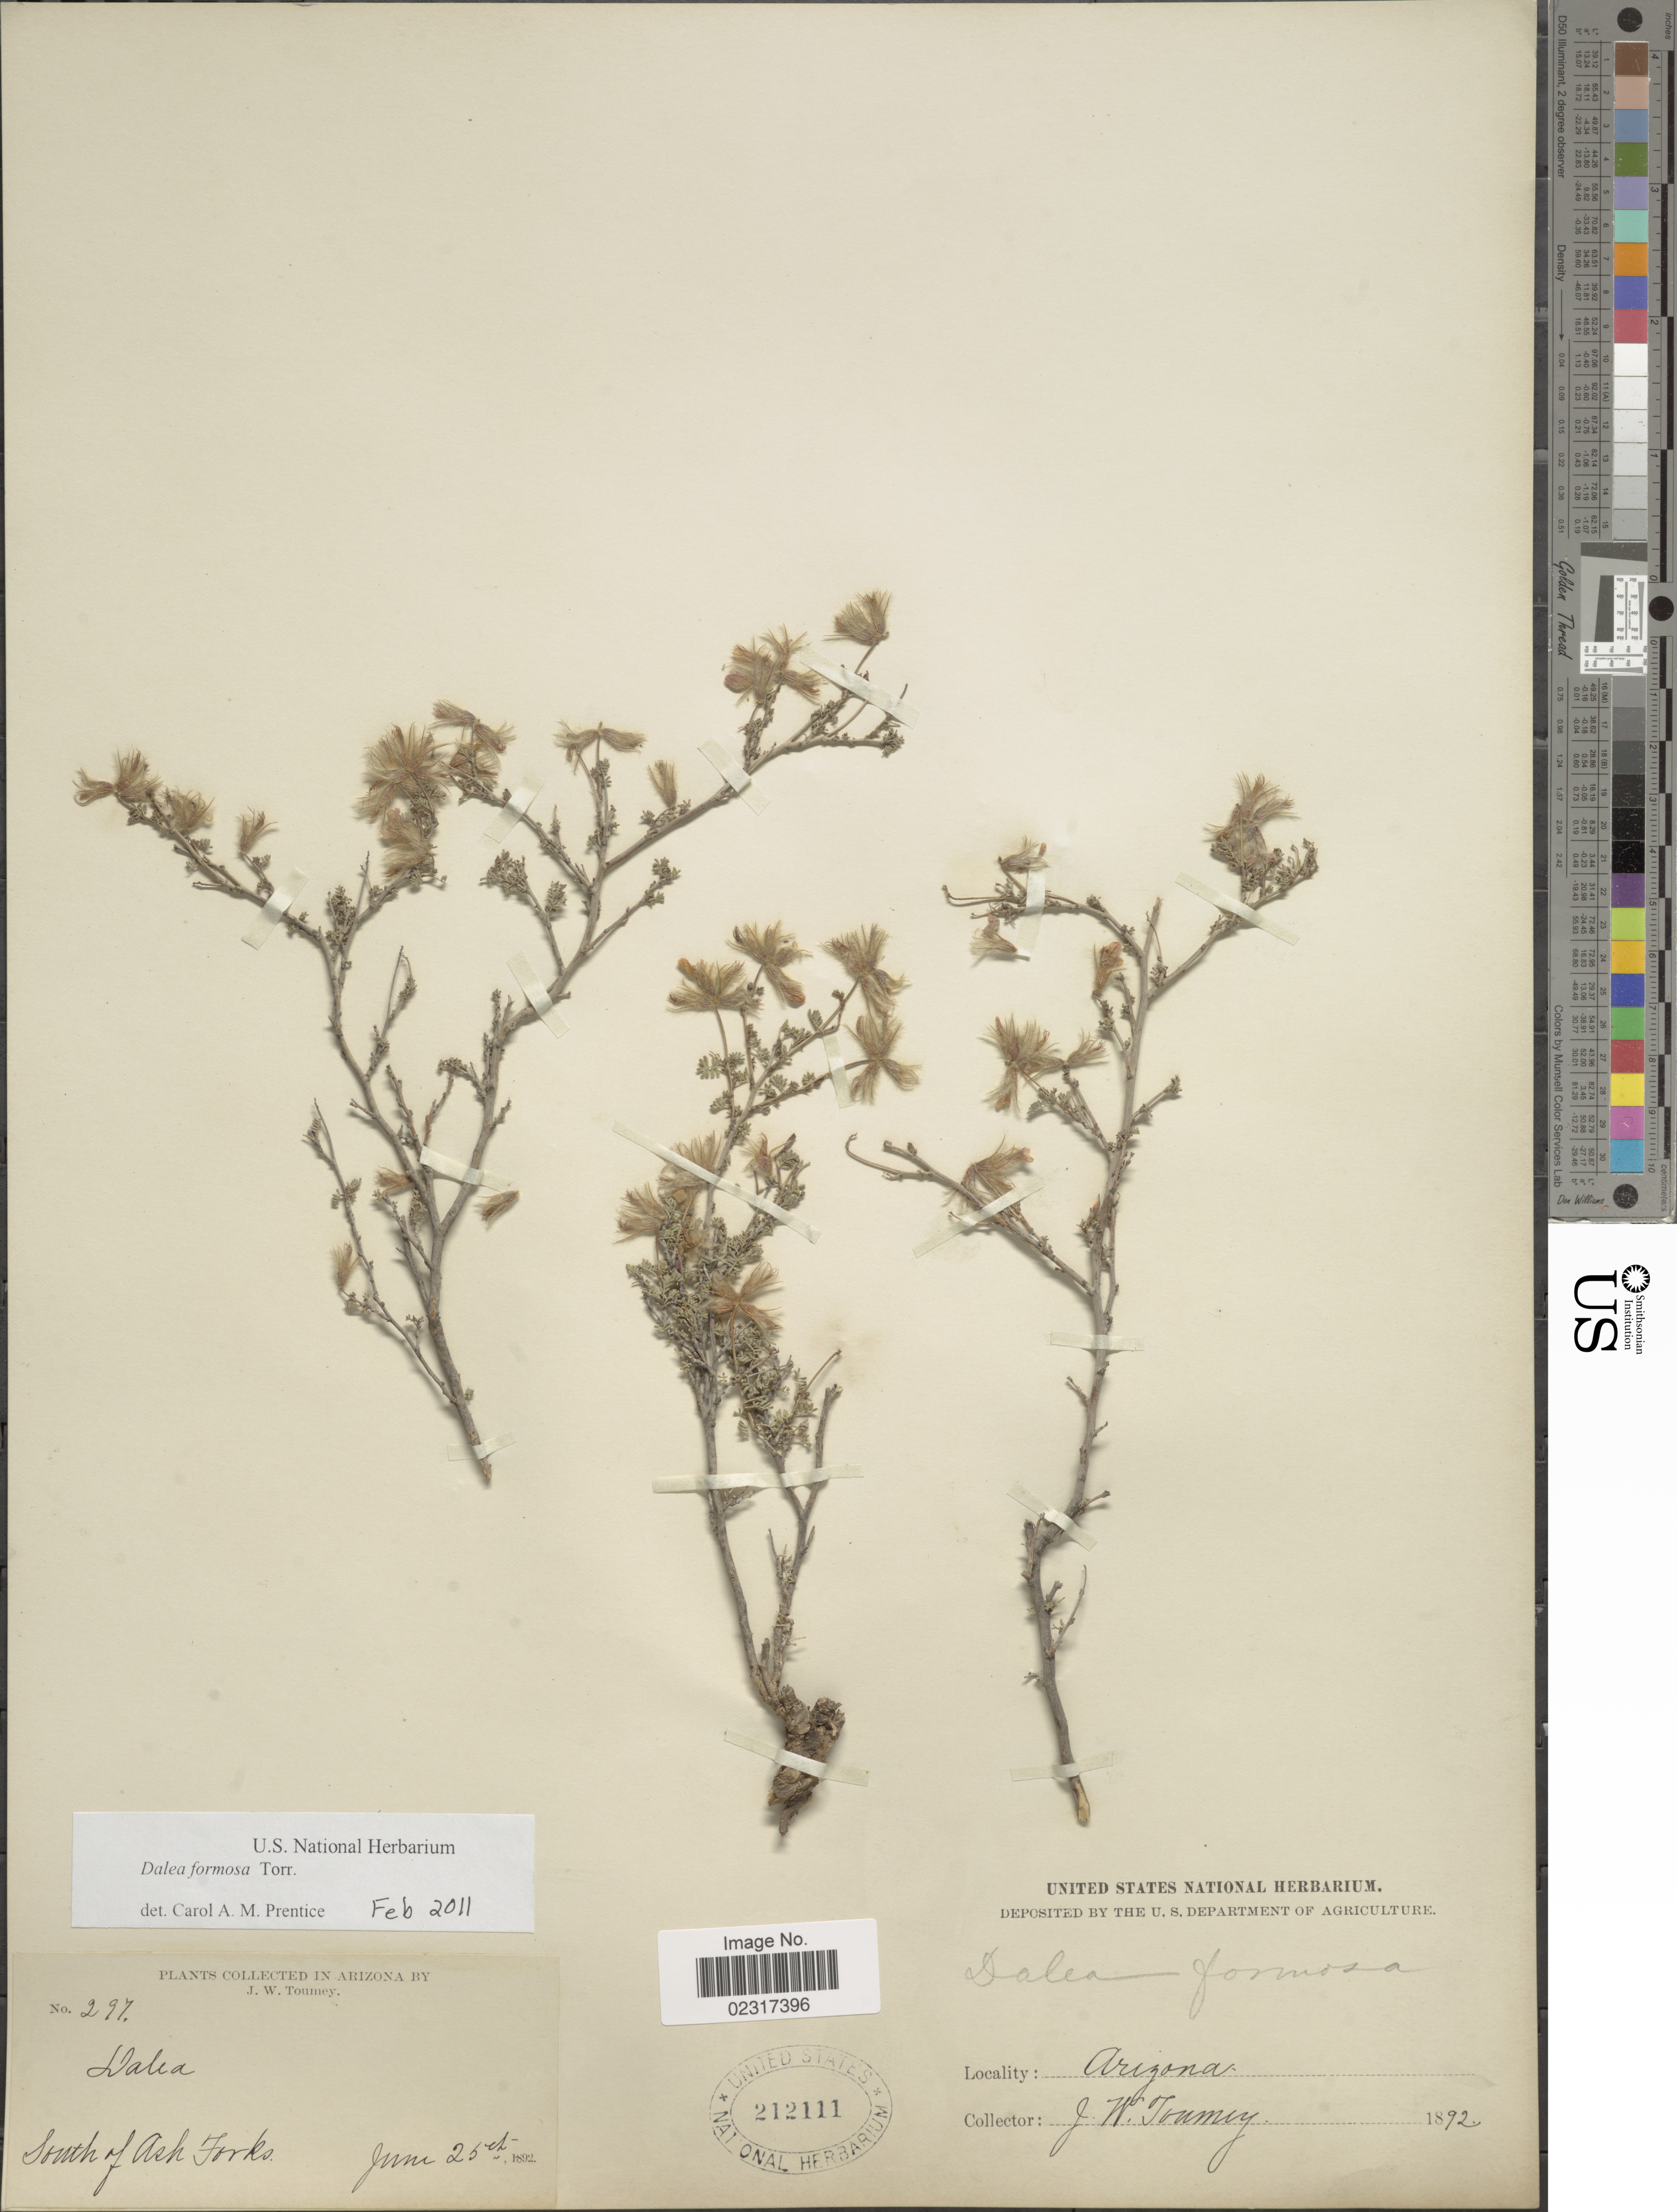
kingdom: Plantae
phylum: Tracheophyta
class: Magnoliopsida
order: Fabales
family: Fabaceae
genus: Dalea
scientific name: Dalea formosa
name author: Torr.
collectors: J. W. Toumey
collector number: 297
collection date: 1892-06-25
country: United States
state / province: Arizona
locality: South of Ash Forks.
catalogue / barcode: US 212111